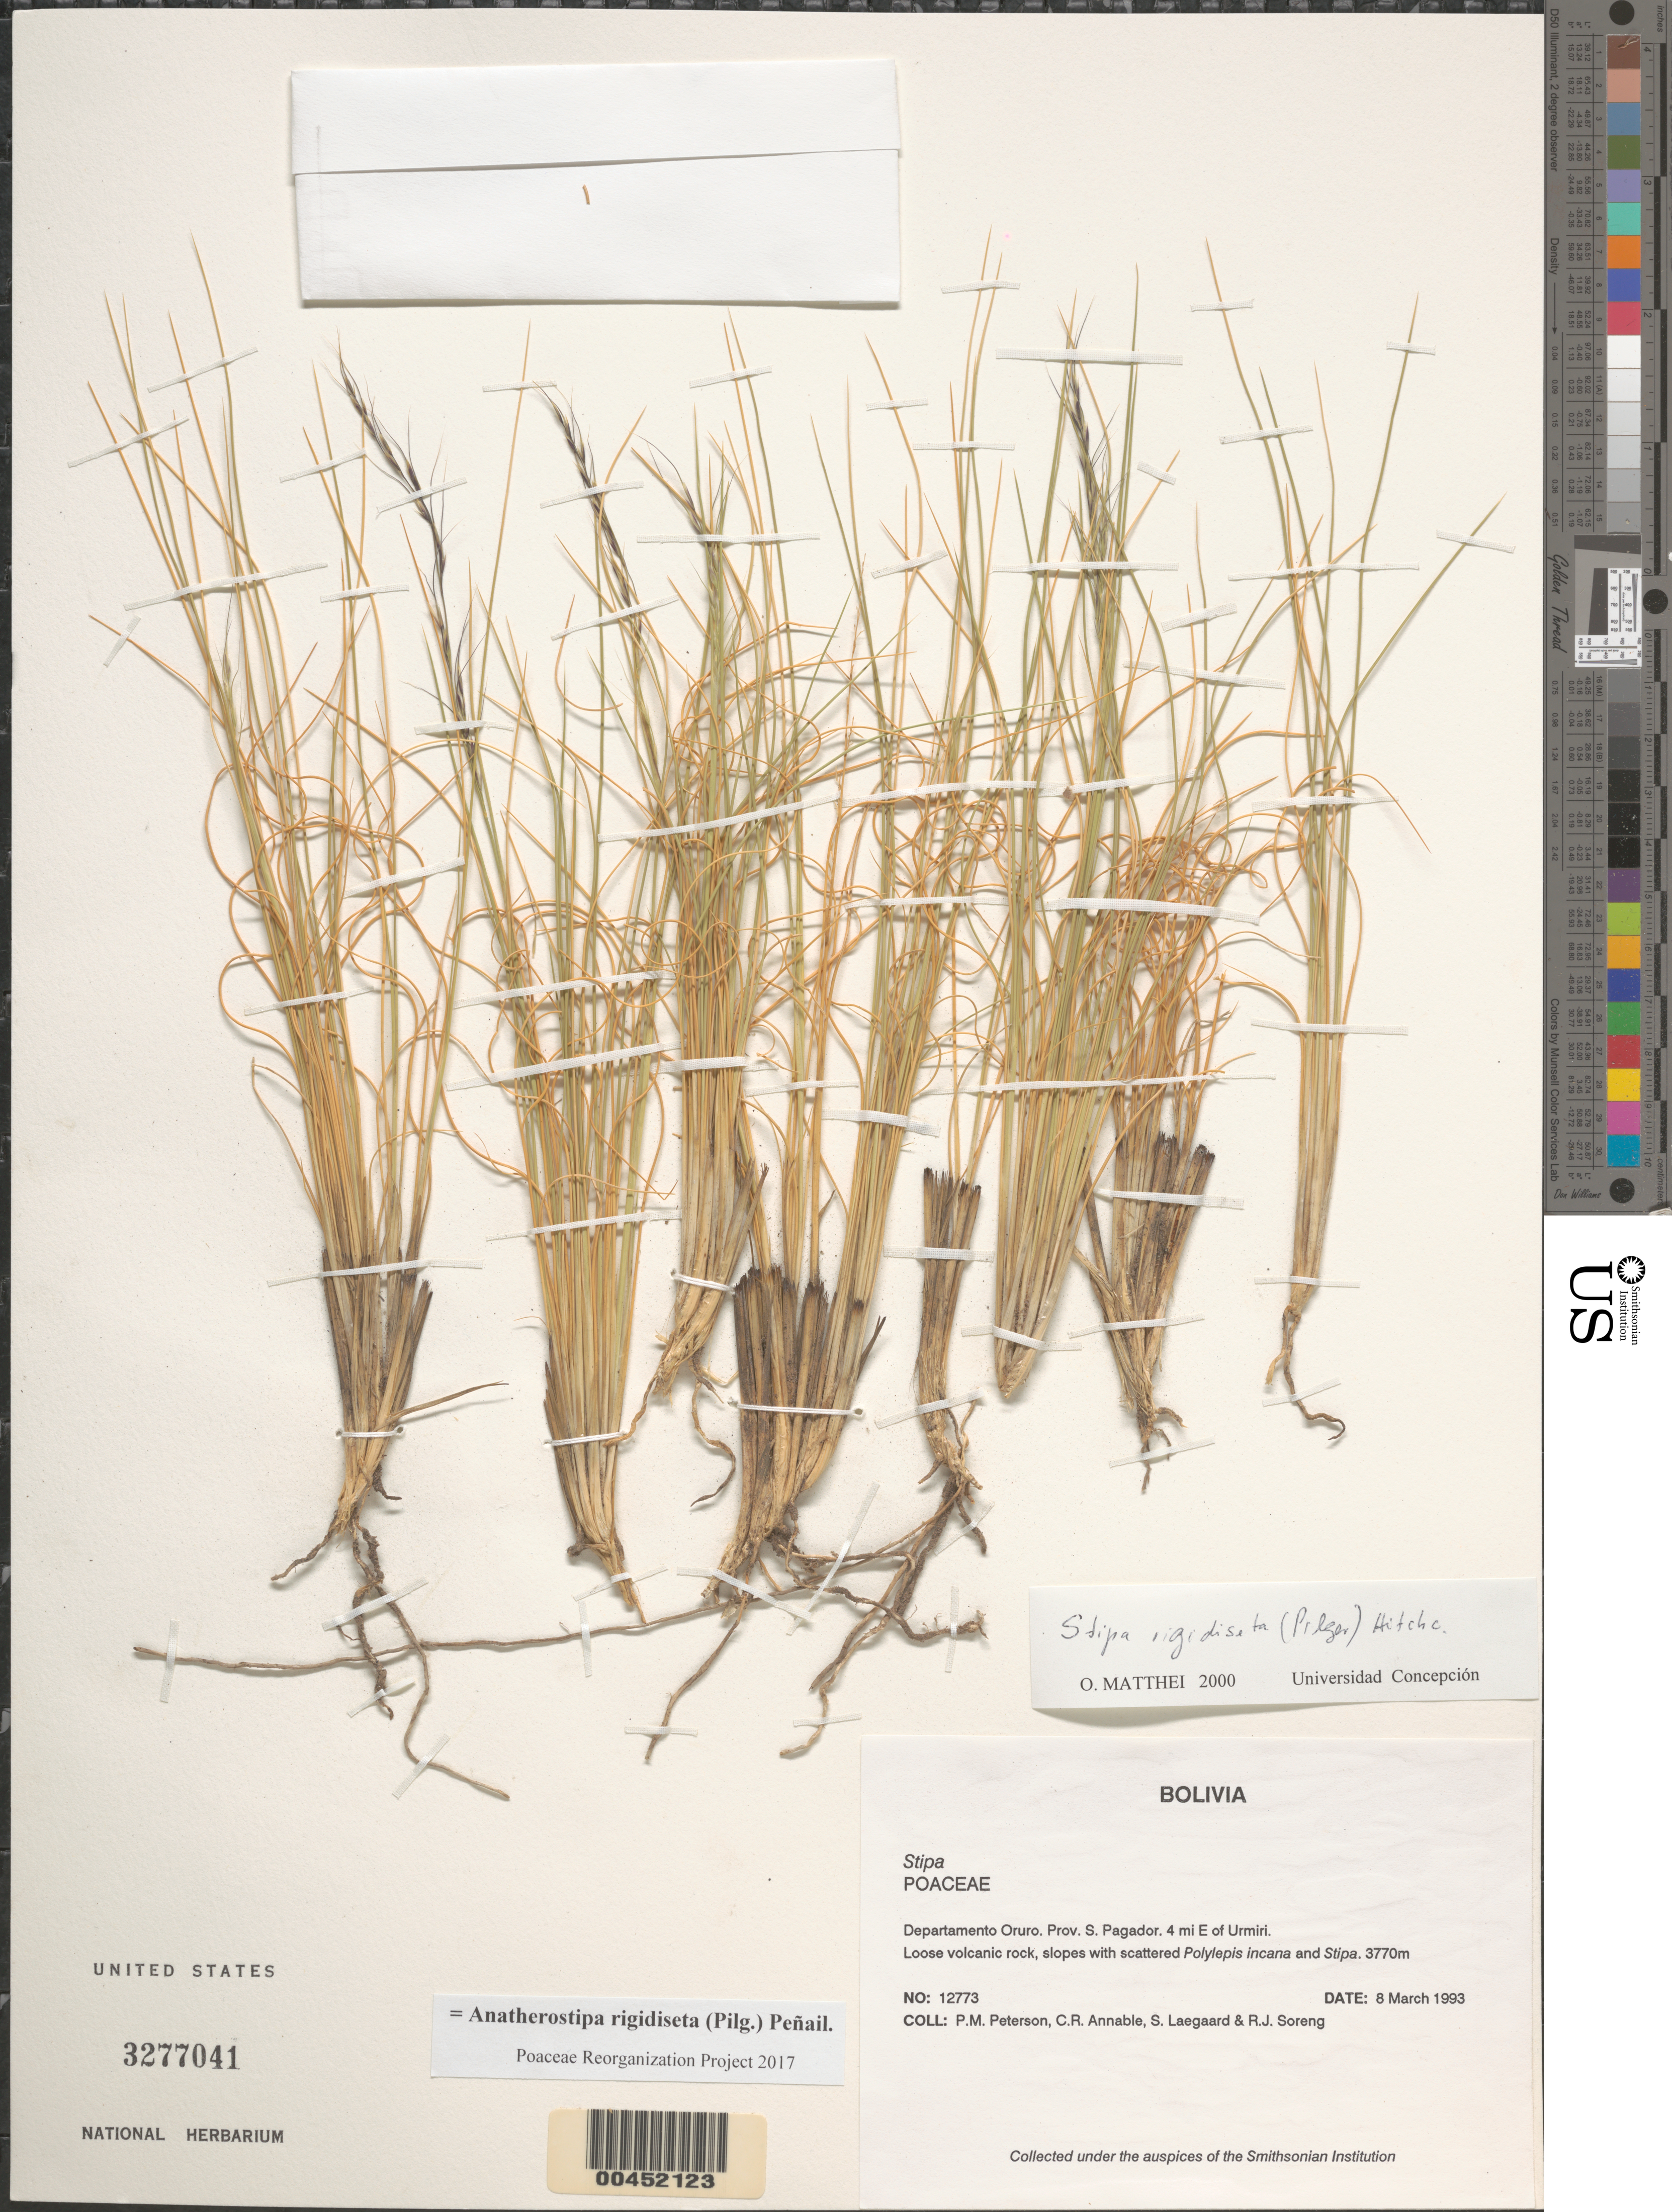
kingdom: Plantae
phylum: Tracheophyta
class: Liliopsida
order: Poales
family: Poaceae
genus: Anatherostipa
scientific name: Anatherostipa rigidiseta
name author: (Pilg.) Peñailillo B.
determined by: Poaceae Reorganization Project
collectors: P. M. Peterson, C. R. Annable, S. Lægaard & R. J. Soreng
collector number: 12773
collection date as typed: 08 Mar 1993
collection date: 1993-03-08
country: Bolivia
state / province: Oruro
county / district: Sebastián Pagador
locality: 4 mi E of Urmiri.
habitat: Loose volcanic rock, slopes with scattered Polylepis incana and Stipa.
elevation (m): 3770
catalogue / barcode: US 3277041